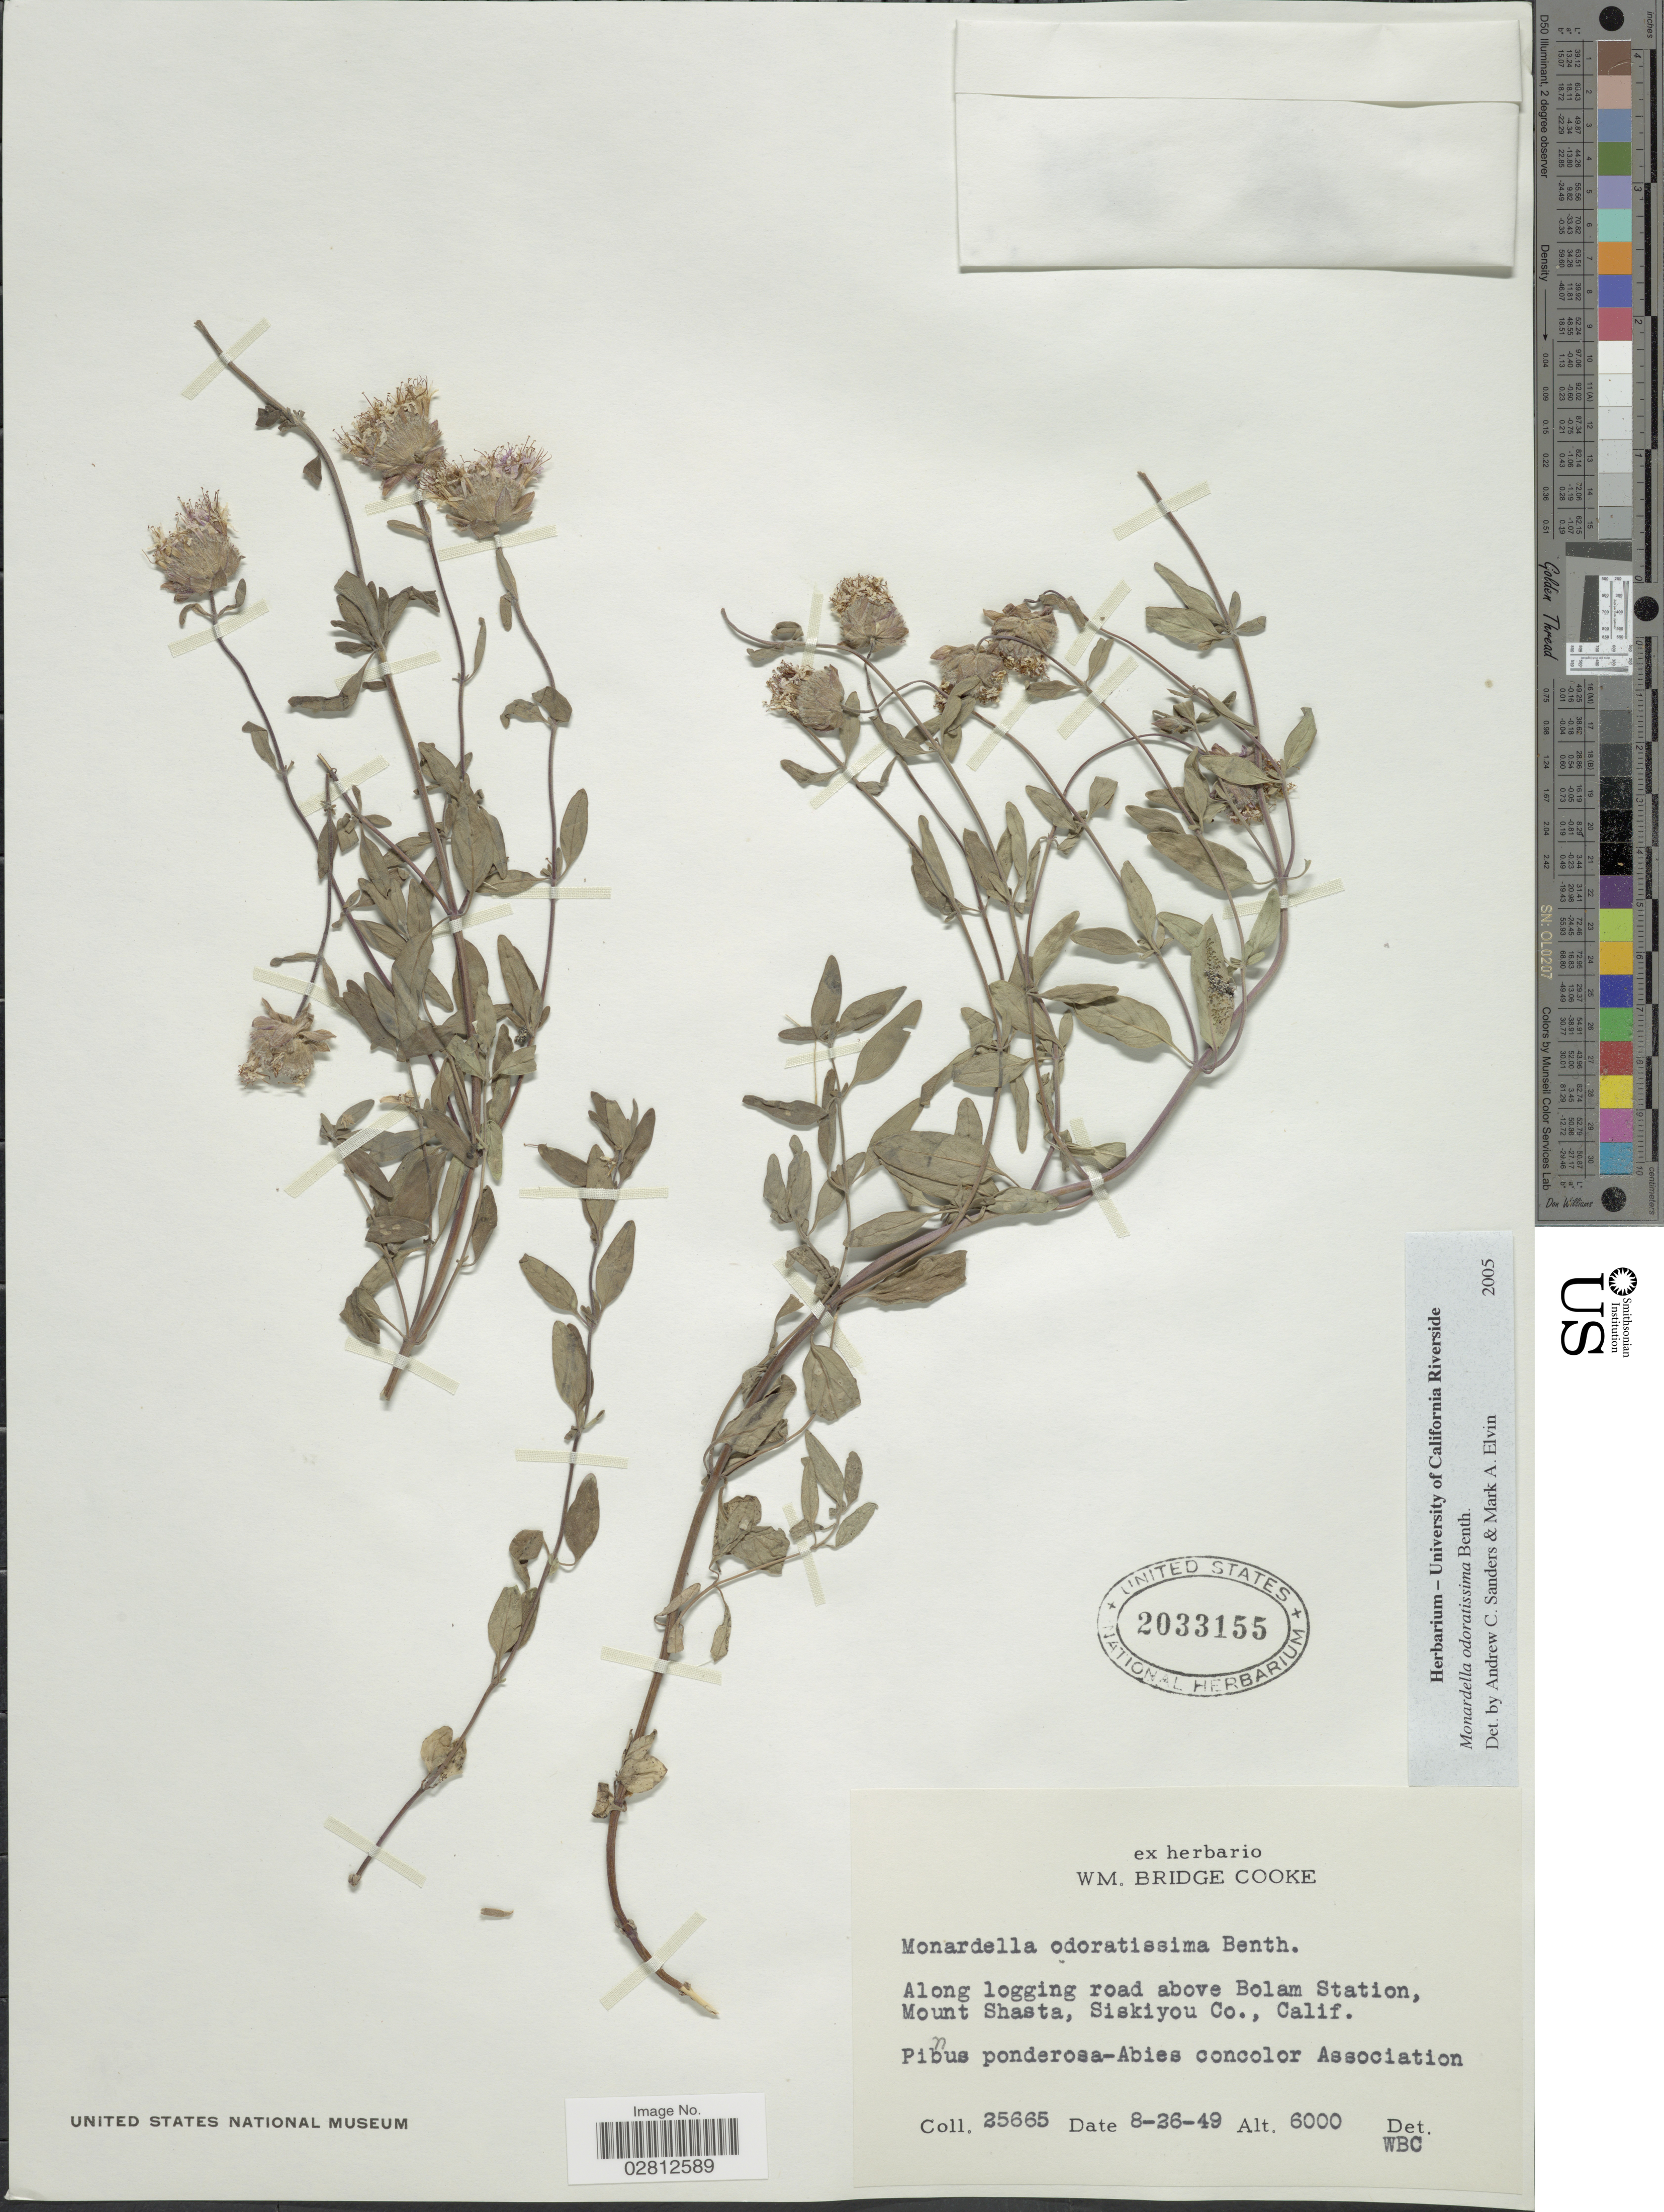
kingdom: Plantae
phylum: Tracheophyta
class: Magnoliopsida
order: Lamiales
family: Lamiaceae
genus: Monardella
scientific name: Monardella odoratissima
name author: Benth.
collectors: ex herb. WM. Bridge Cooke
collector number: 25665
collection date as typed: Transcribed d/m/y: 26/8/49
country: United States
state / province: California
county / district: Siskiyou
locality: Along logging road above Bolam Station, Mount Shasta, Siskiyou Co., Calif.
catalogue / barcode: US 2033155